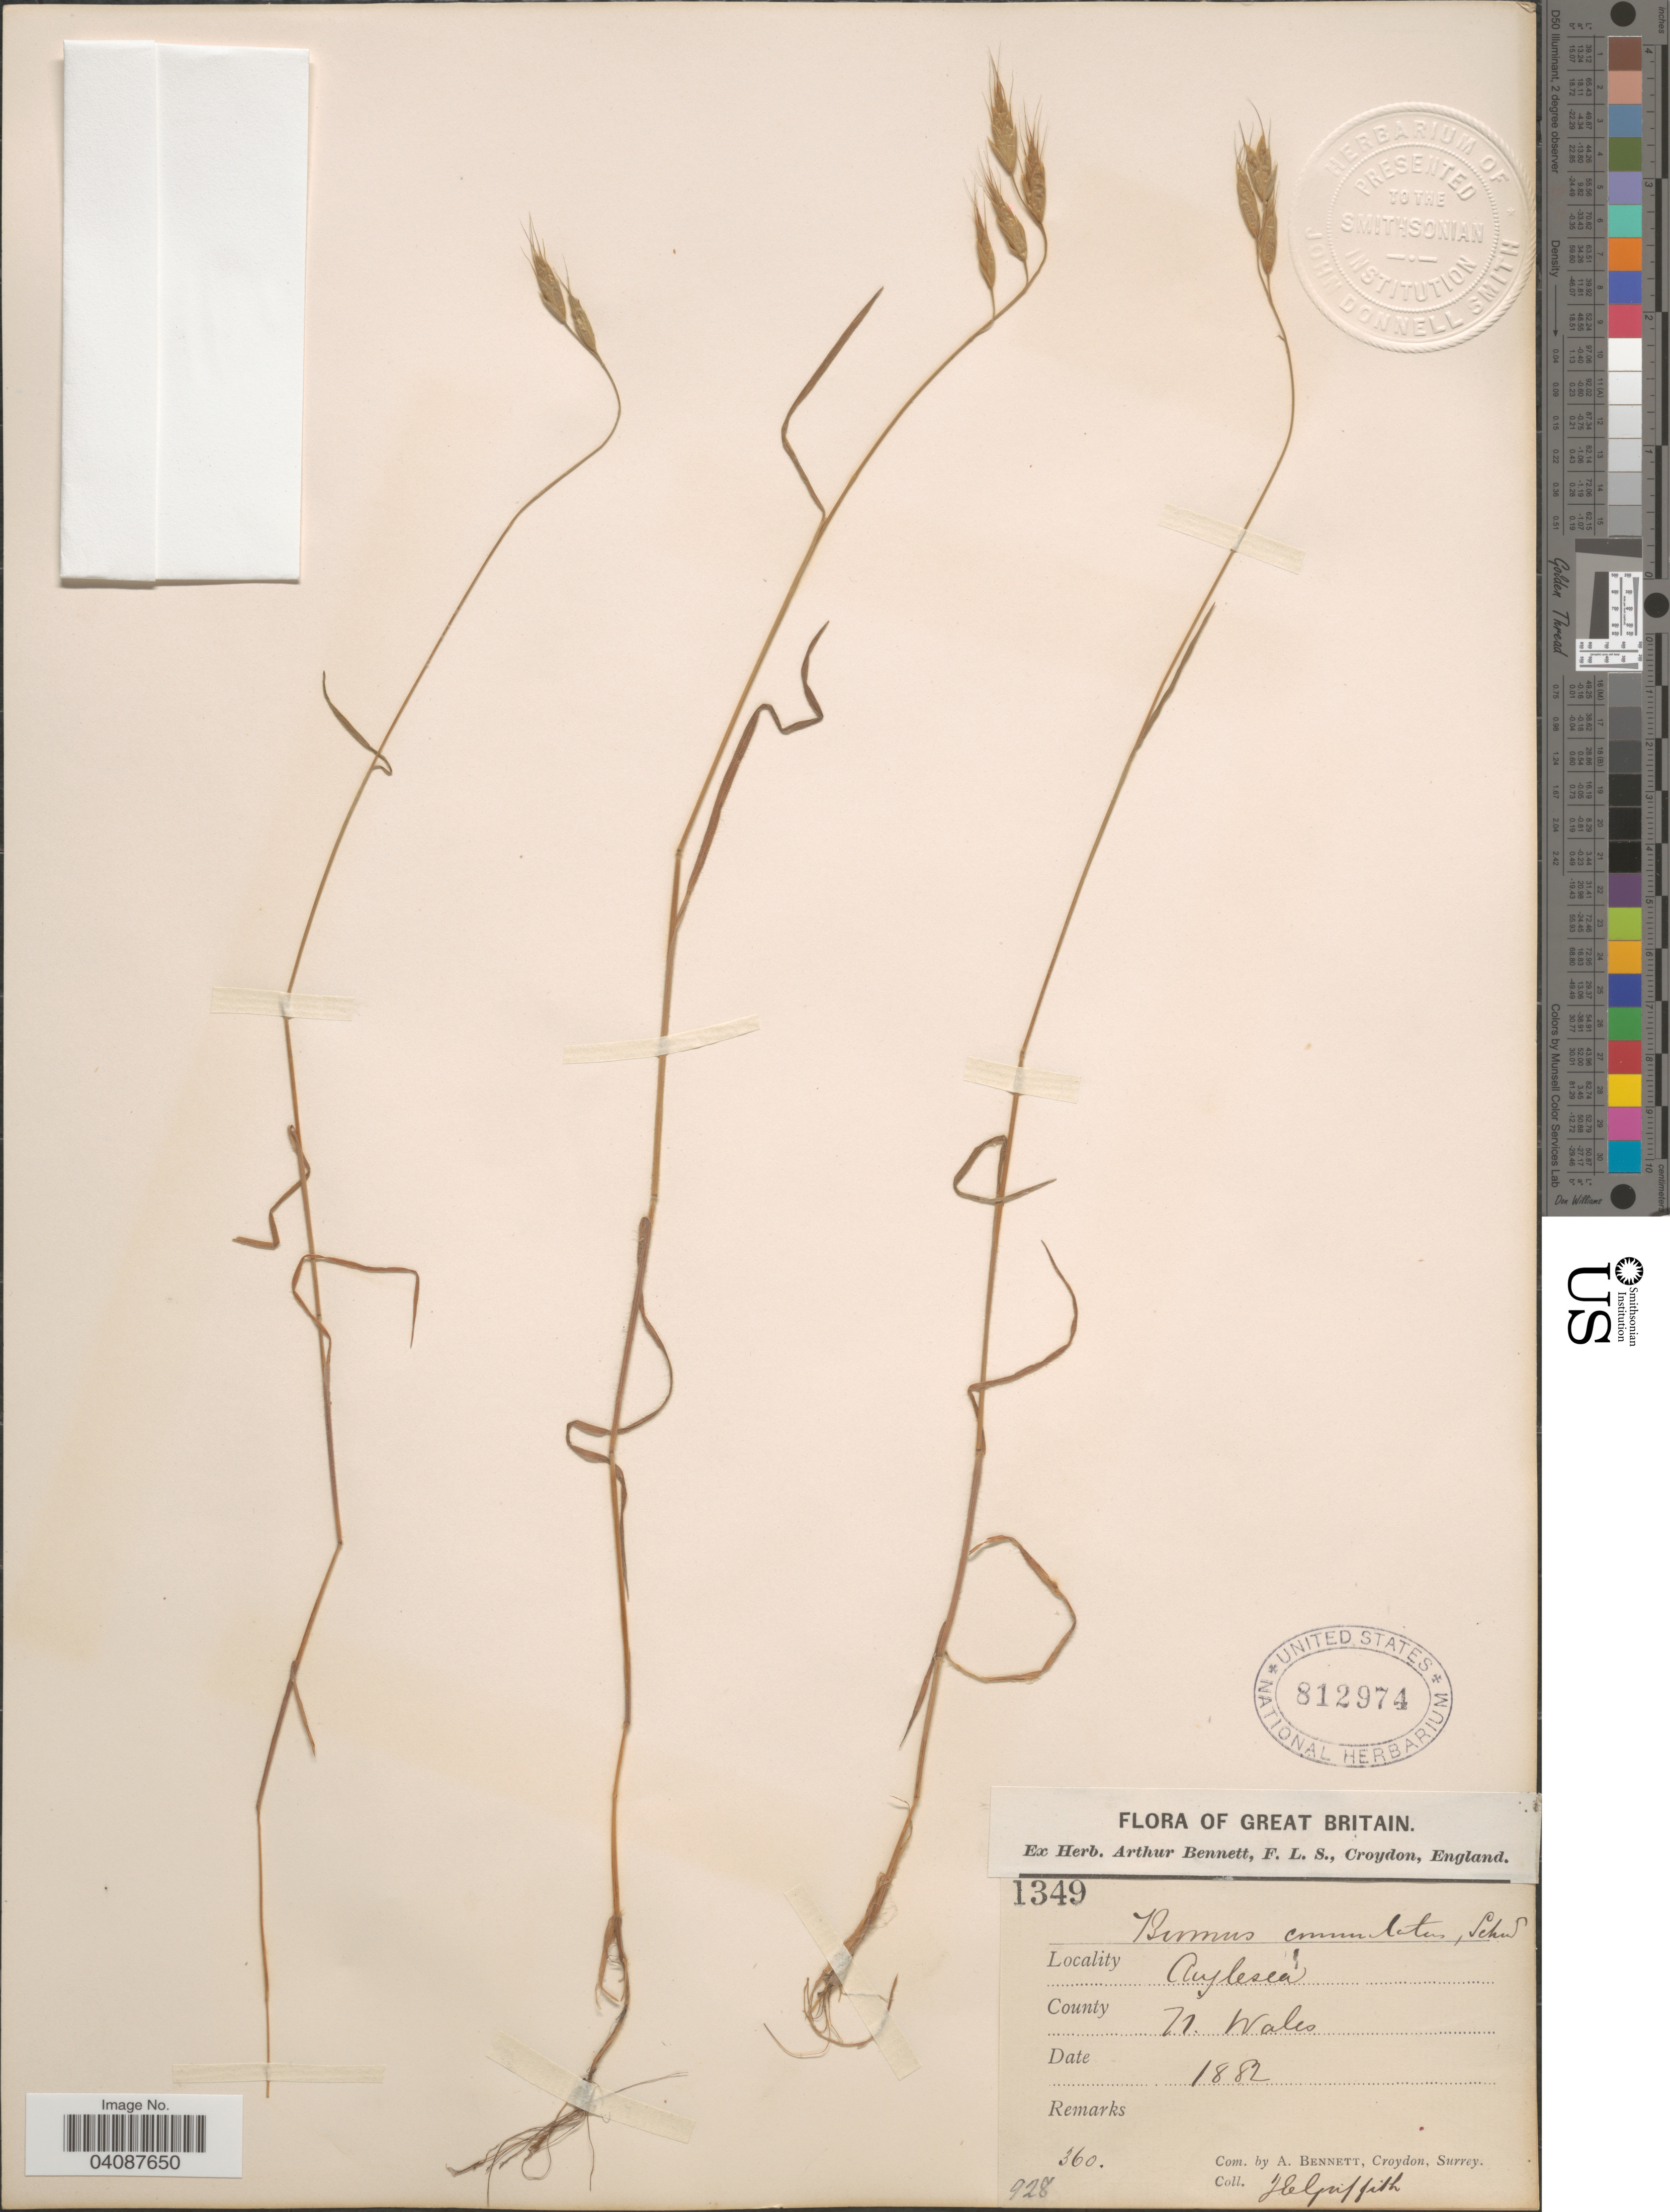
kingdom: Plantae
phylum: Tracheophyta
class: Liliopsida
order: Poales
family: Poaceae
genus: Bromus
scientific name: Bromus commutatus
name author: Schrad.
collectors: J. Griffith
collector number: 1349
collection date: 1882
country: United Kingdom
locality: Great Britain. Auslesea. N. Wales.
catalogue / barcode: US 812974